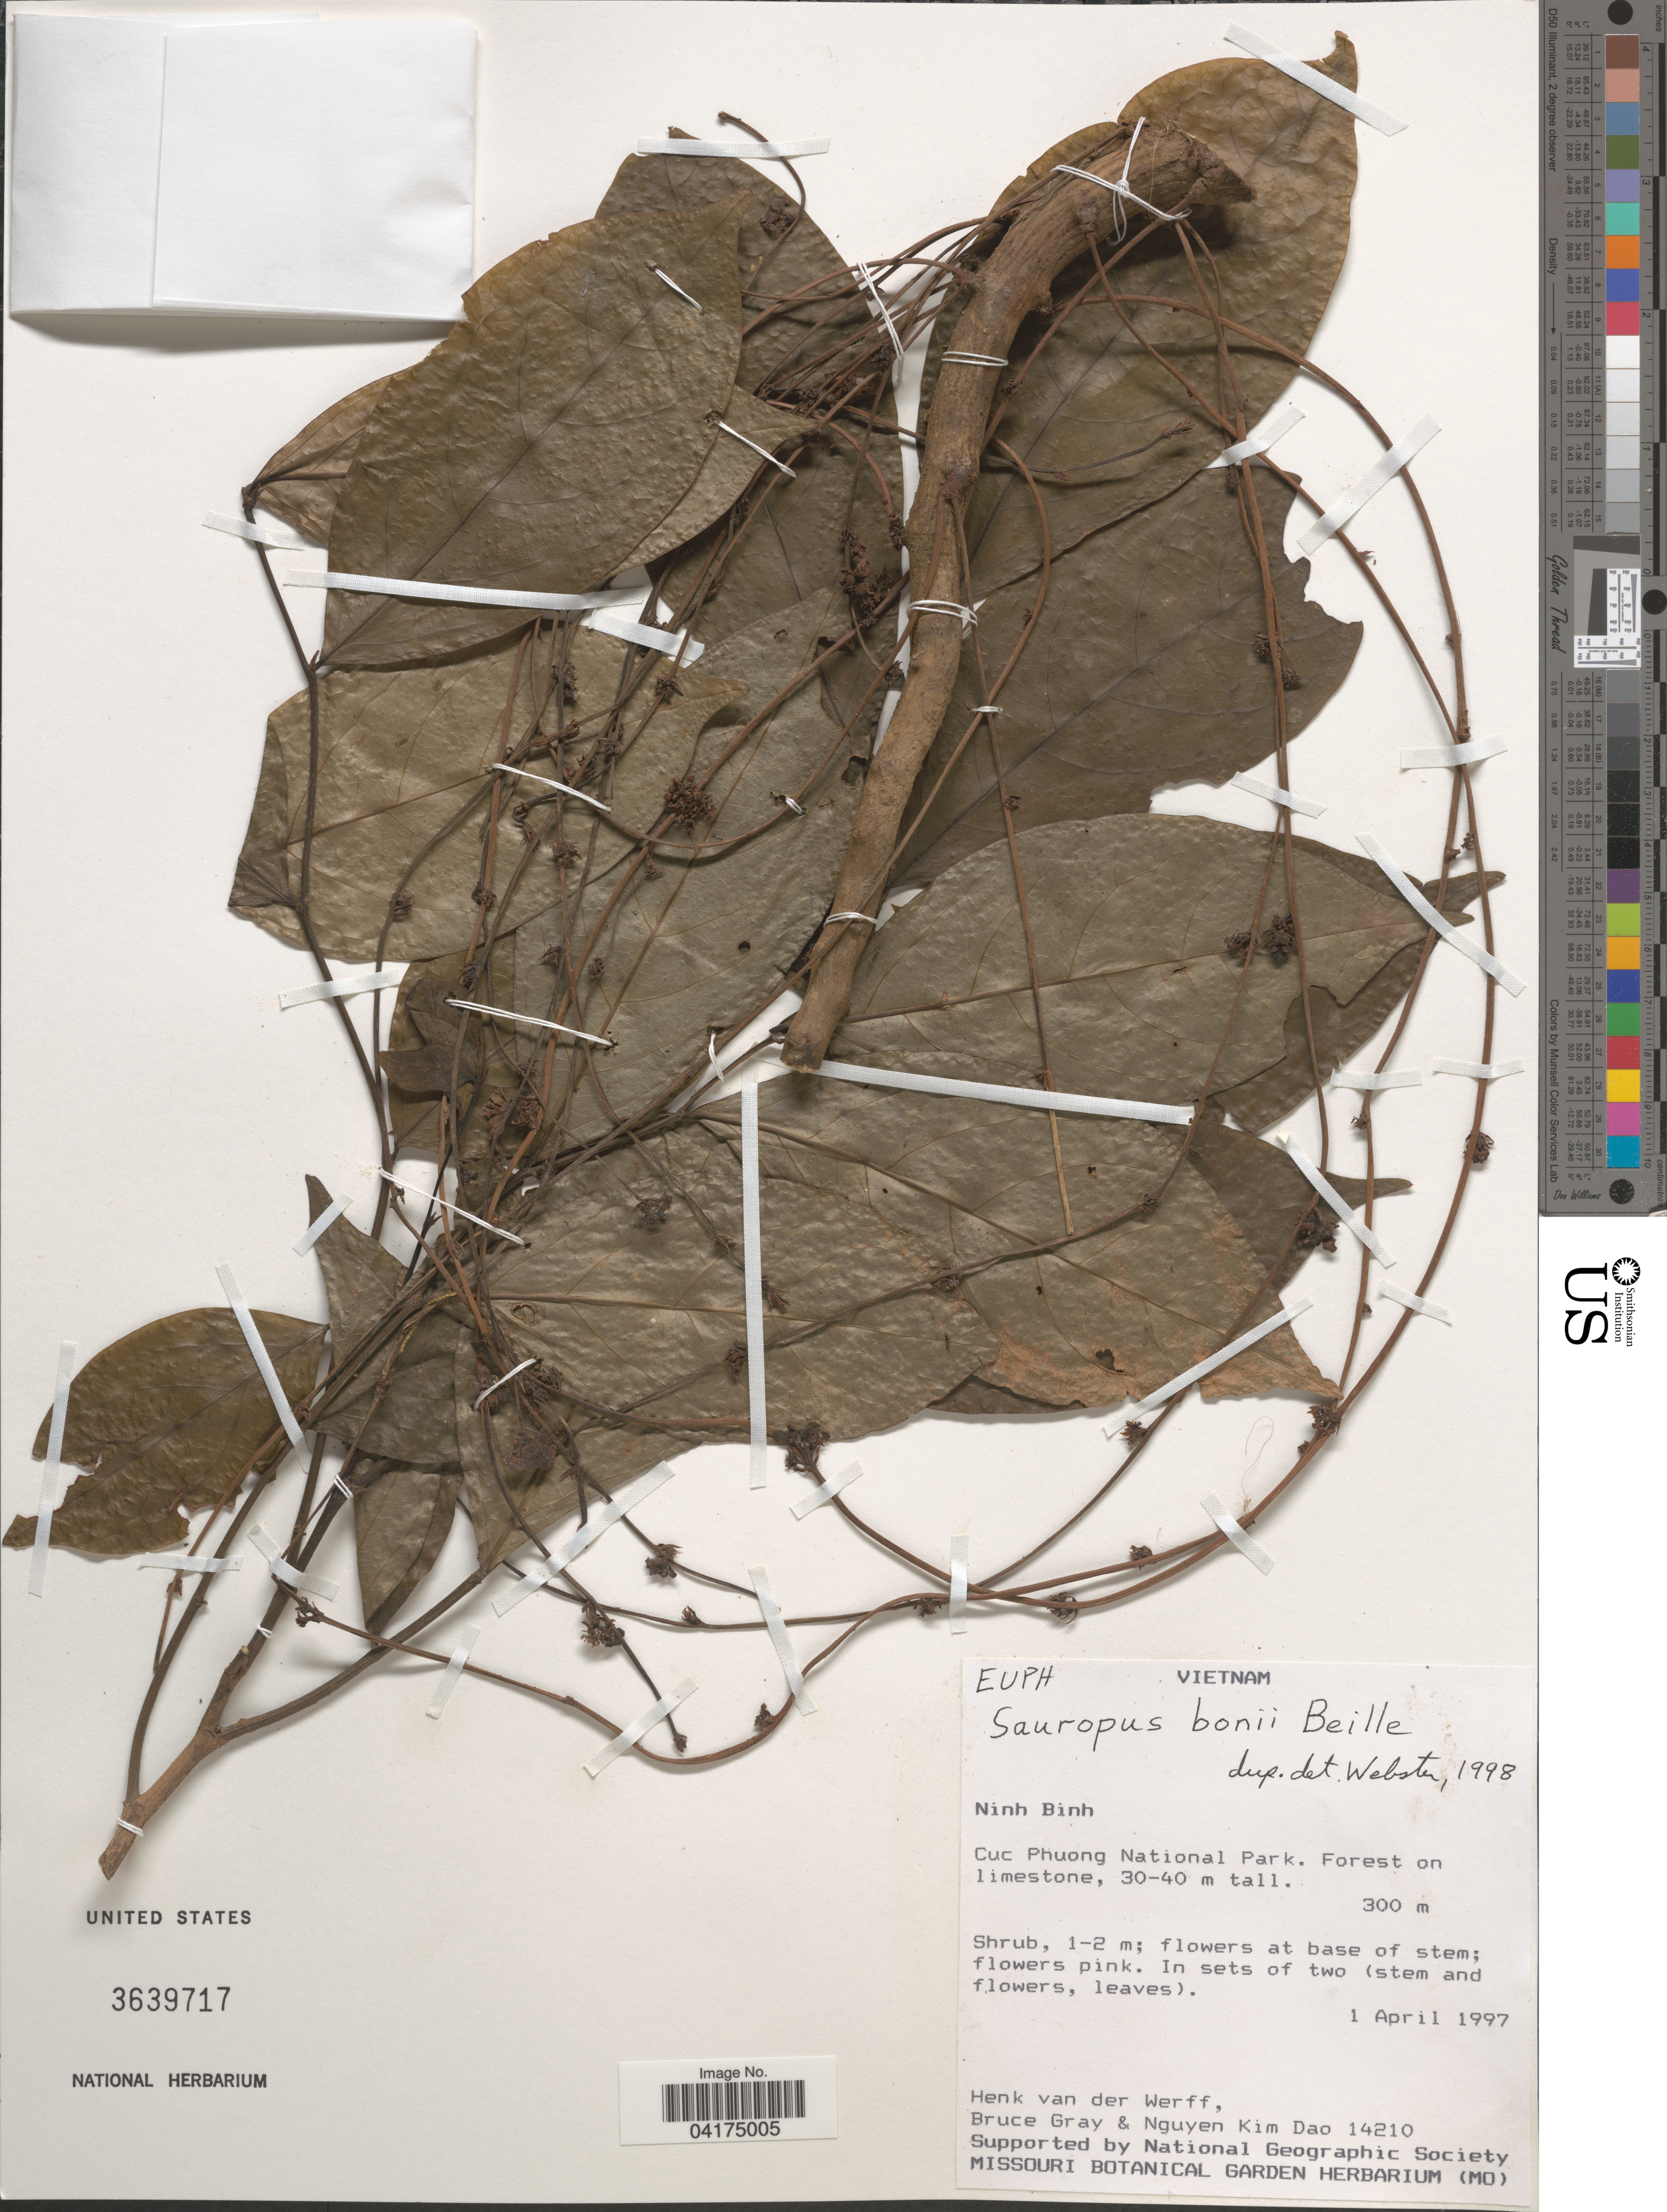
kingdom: Plantae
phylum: Tracheophyta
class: Magnoliopsida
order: Malpighiales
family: Phyllanthaceae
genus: Sauropus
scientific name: Sauropus bonii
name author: Beille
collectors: H. van der Werff, B. Gray & N. Dao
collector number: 14210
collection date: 1997-04-01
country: Vietnam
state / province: Ninh Binh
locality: Cuc Phuong National Park.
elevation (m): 300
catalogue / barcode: US 3639717